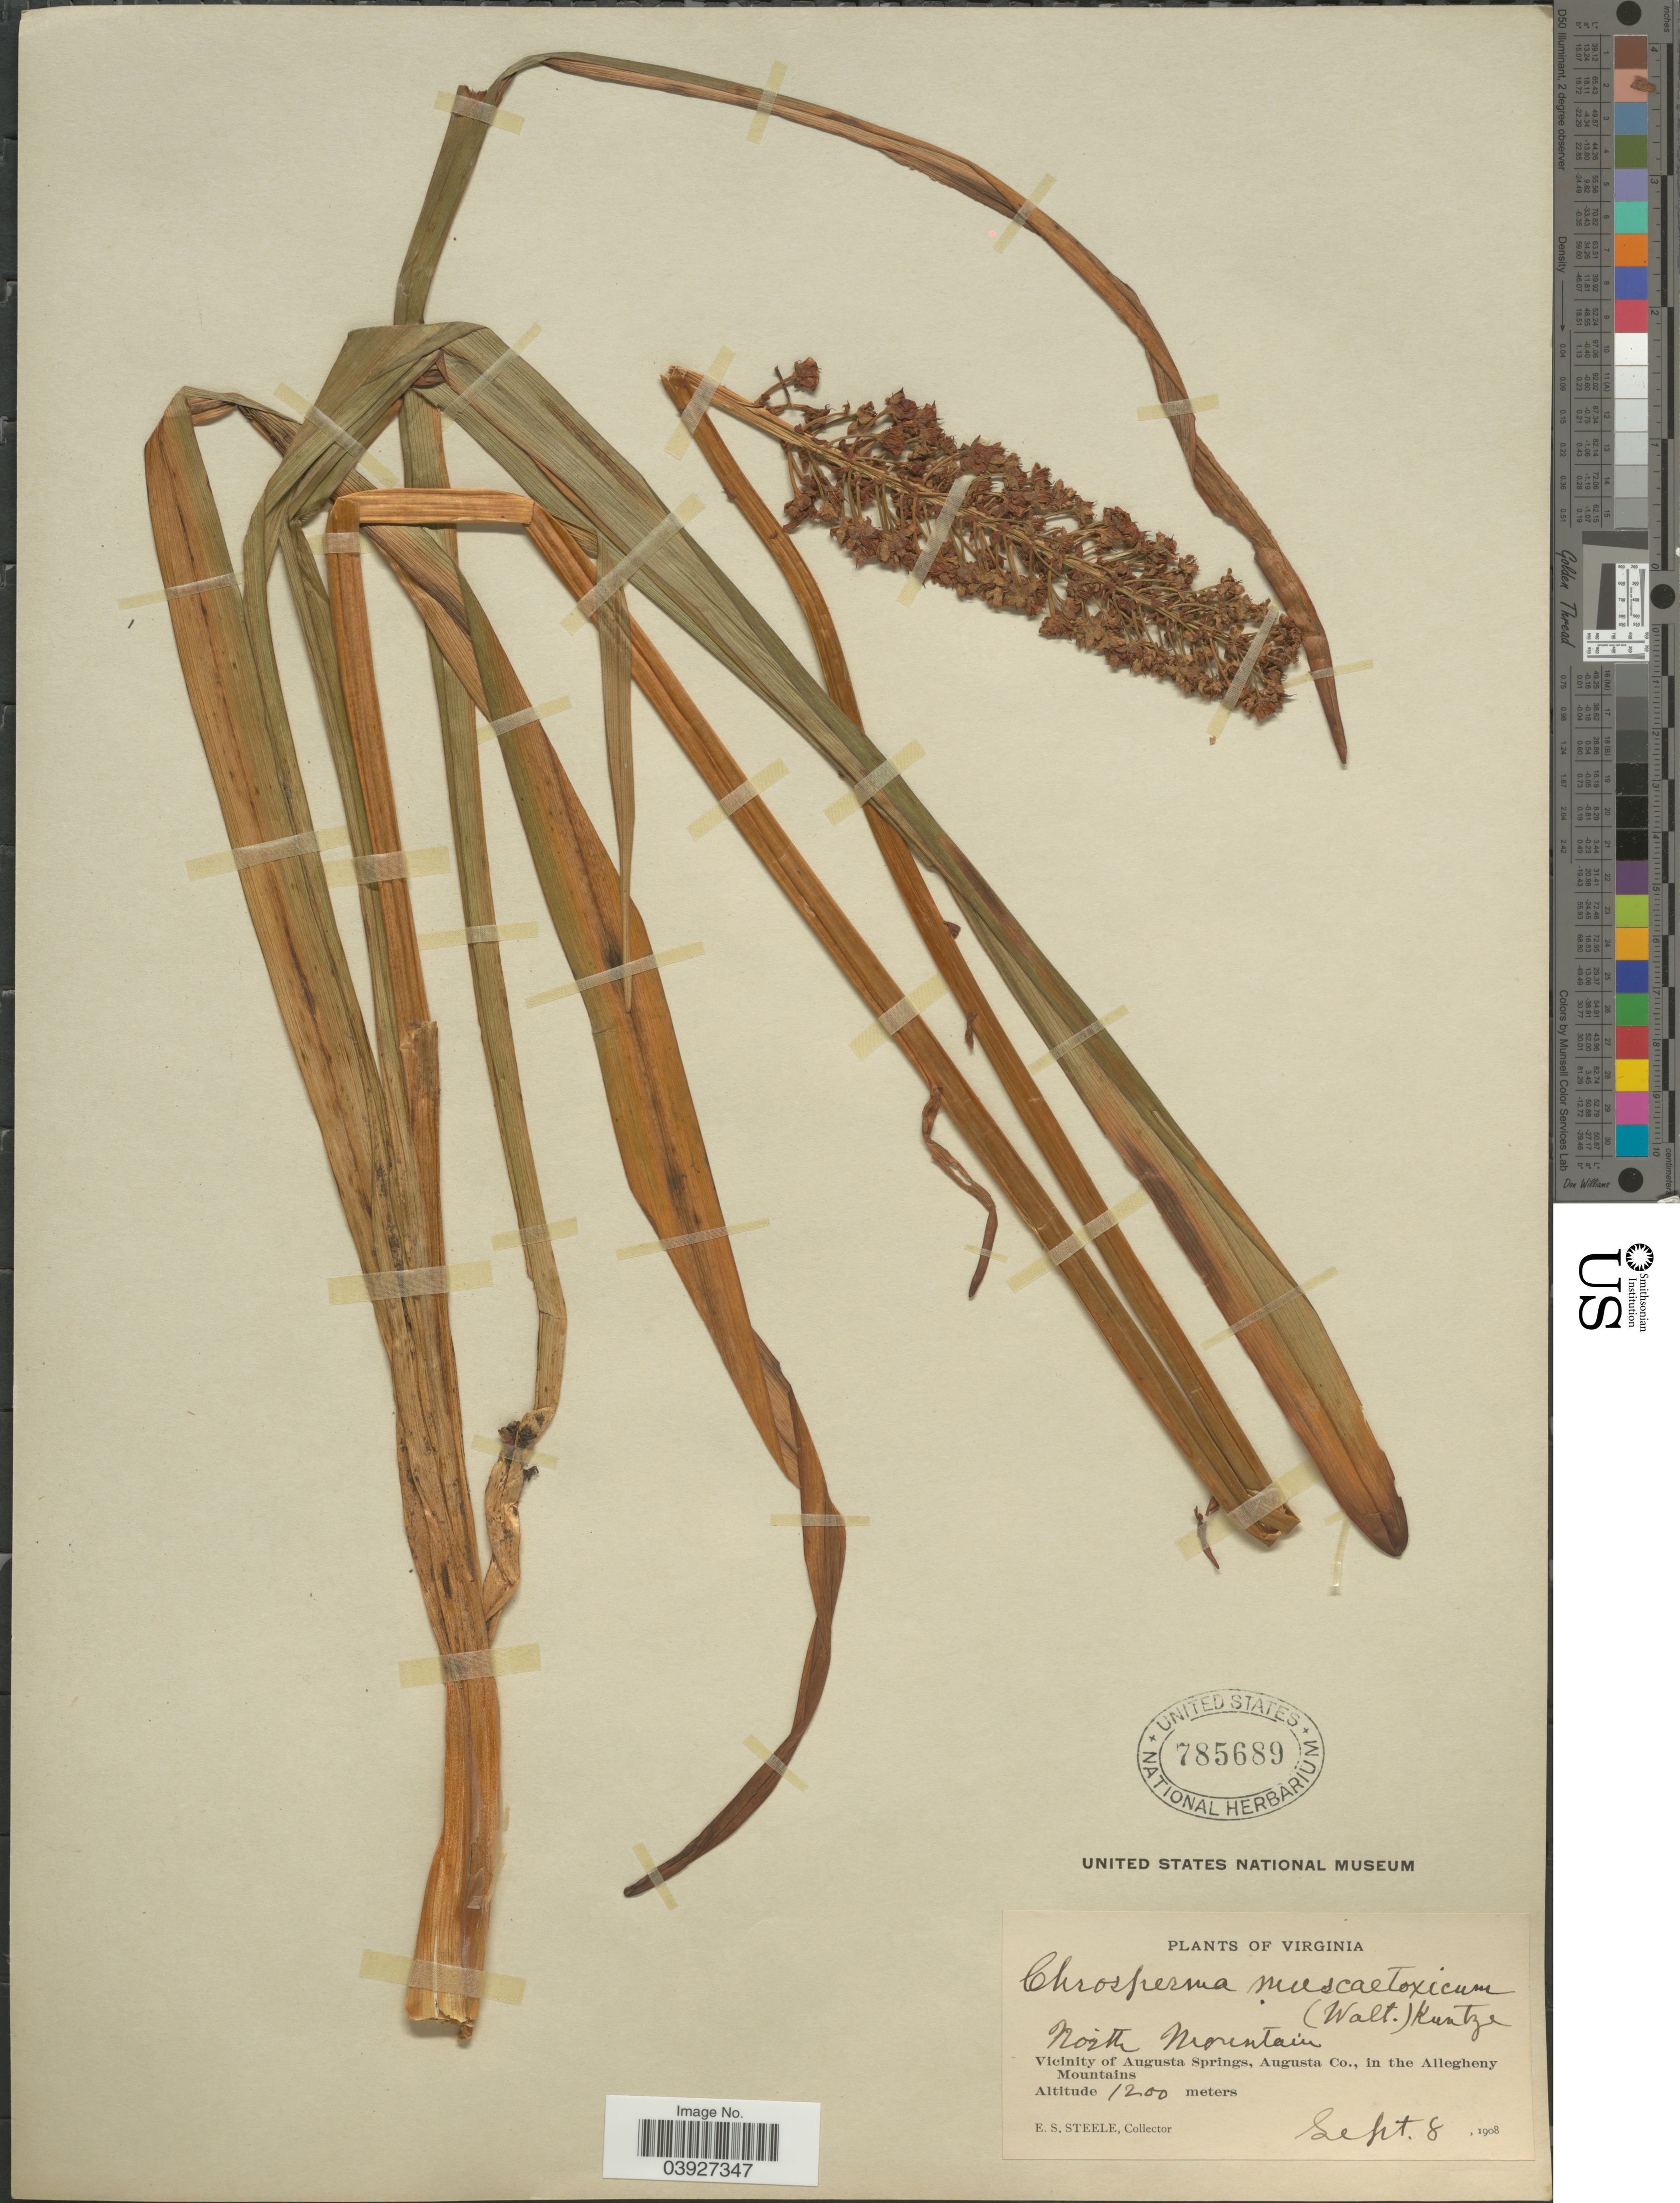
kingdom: Plantae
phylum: Tracheophyta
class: Liliopsida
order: Liliales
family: Melanthiaceae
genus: Amianthium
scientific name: Amianthium muscitoxicum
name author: (Walter) A. Gray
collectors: E. Steele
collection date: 1908-09-08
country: United States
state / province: Virginia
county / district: Augusta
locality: North Mountain. Vicinity of Augusta Springs, Augusta Co., in the Allegheny Mountains.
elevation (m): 1200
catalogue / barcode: US 785689